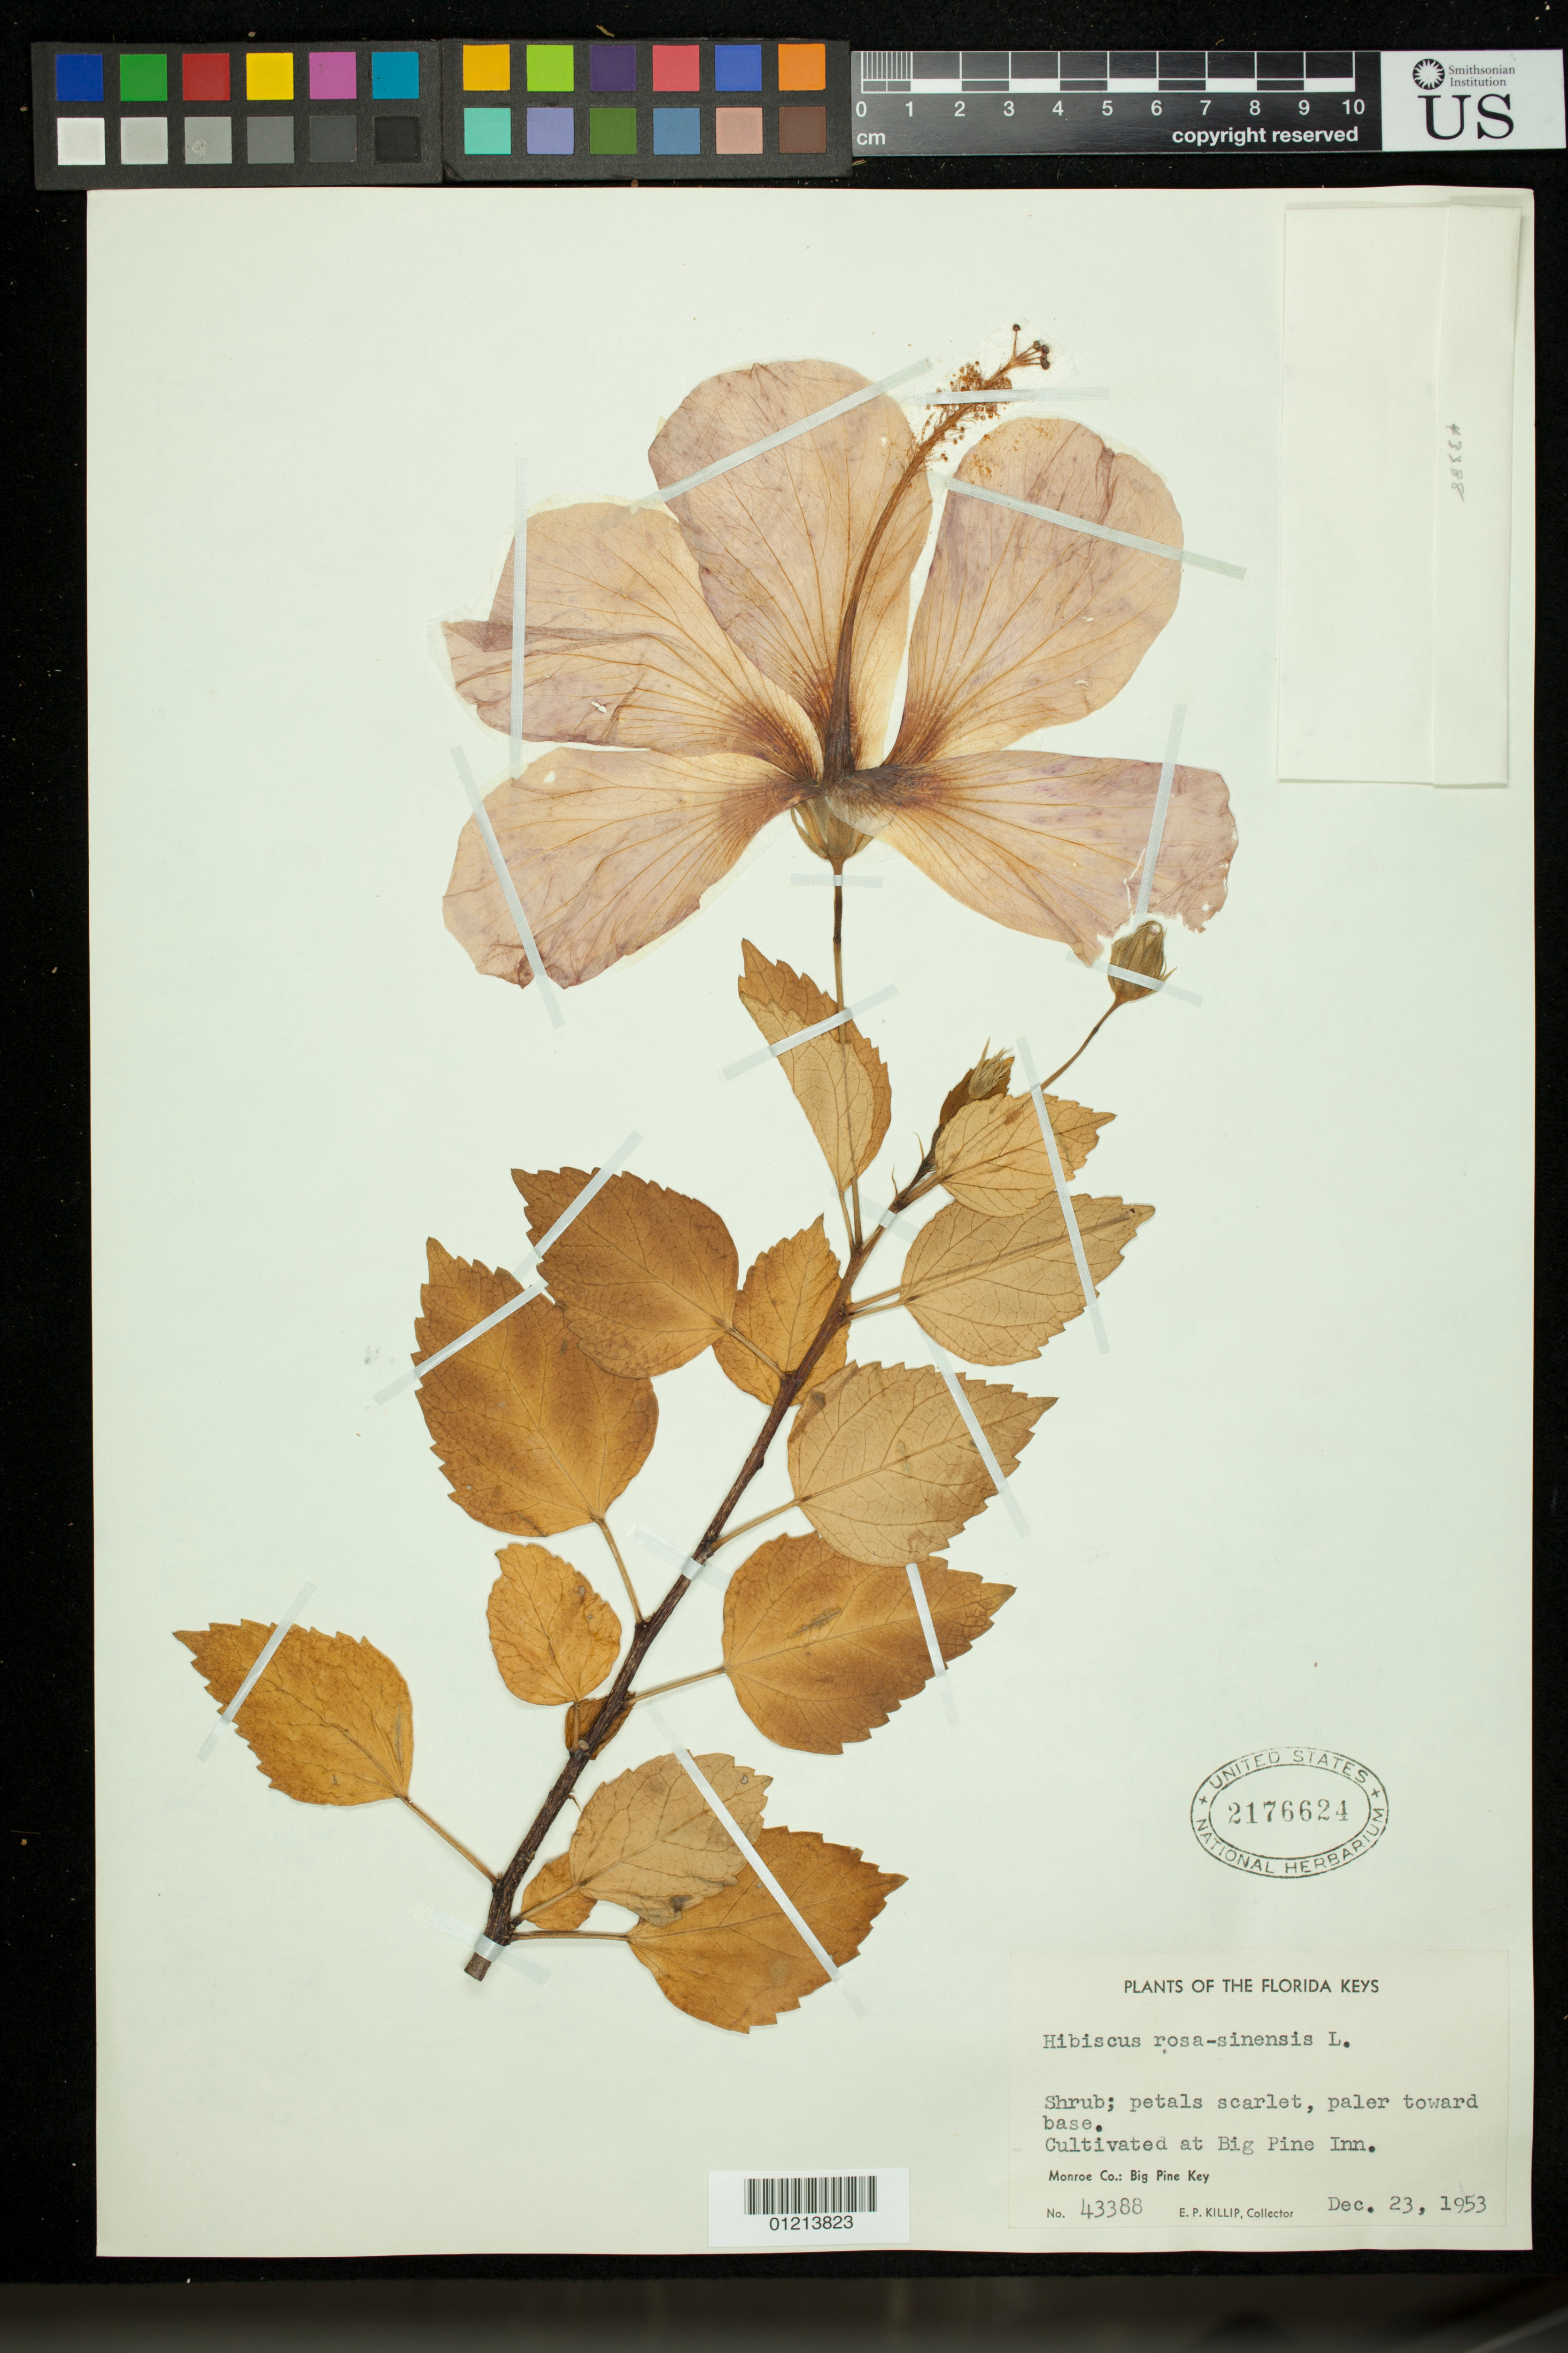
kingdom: Plantae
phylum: Tracheophyta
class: Magnoliopsida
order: Malvales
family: Malvaceae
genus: Hibiscus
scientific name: Hibiscus radiatus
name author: Cav.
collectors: E. P. Killip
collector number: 43388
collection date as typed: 23 Dec 1953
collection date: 1953-12-23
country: United States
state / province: Florida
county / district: Monroe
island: Big Pine Key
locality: Florida Keys. Monroe Co.: Big Pine Key.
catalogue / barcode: US 2176624